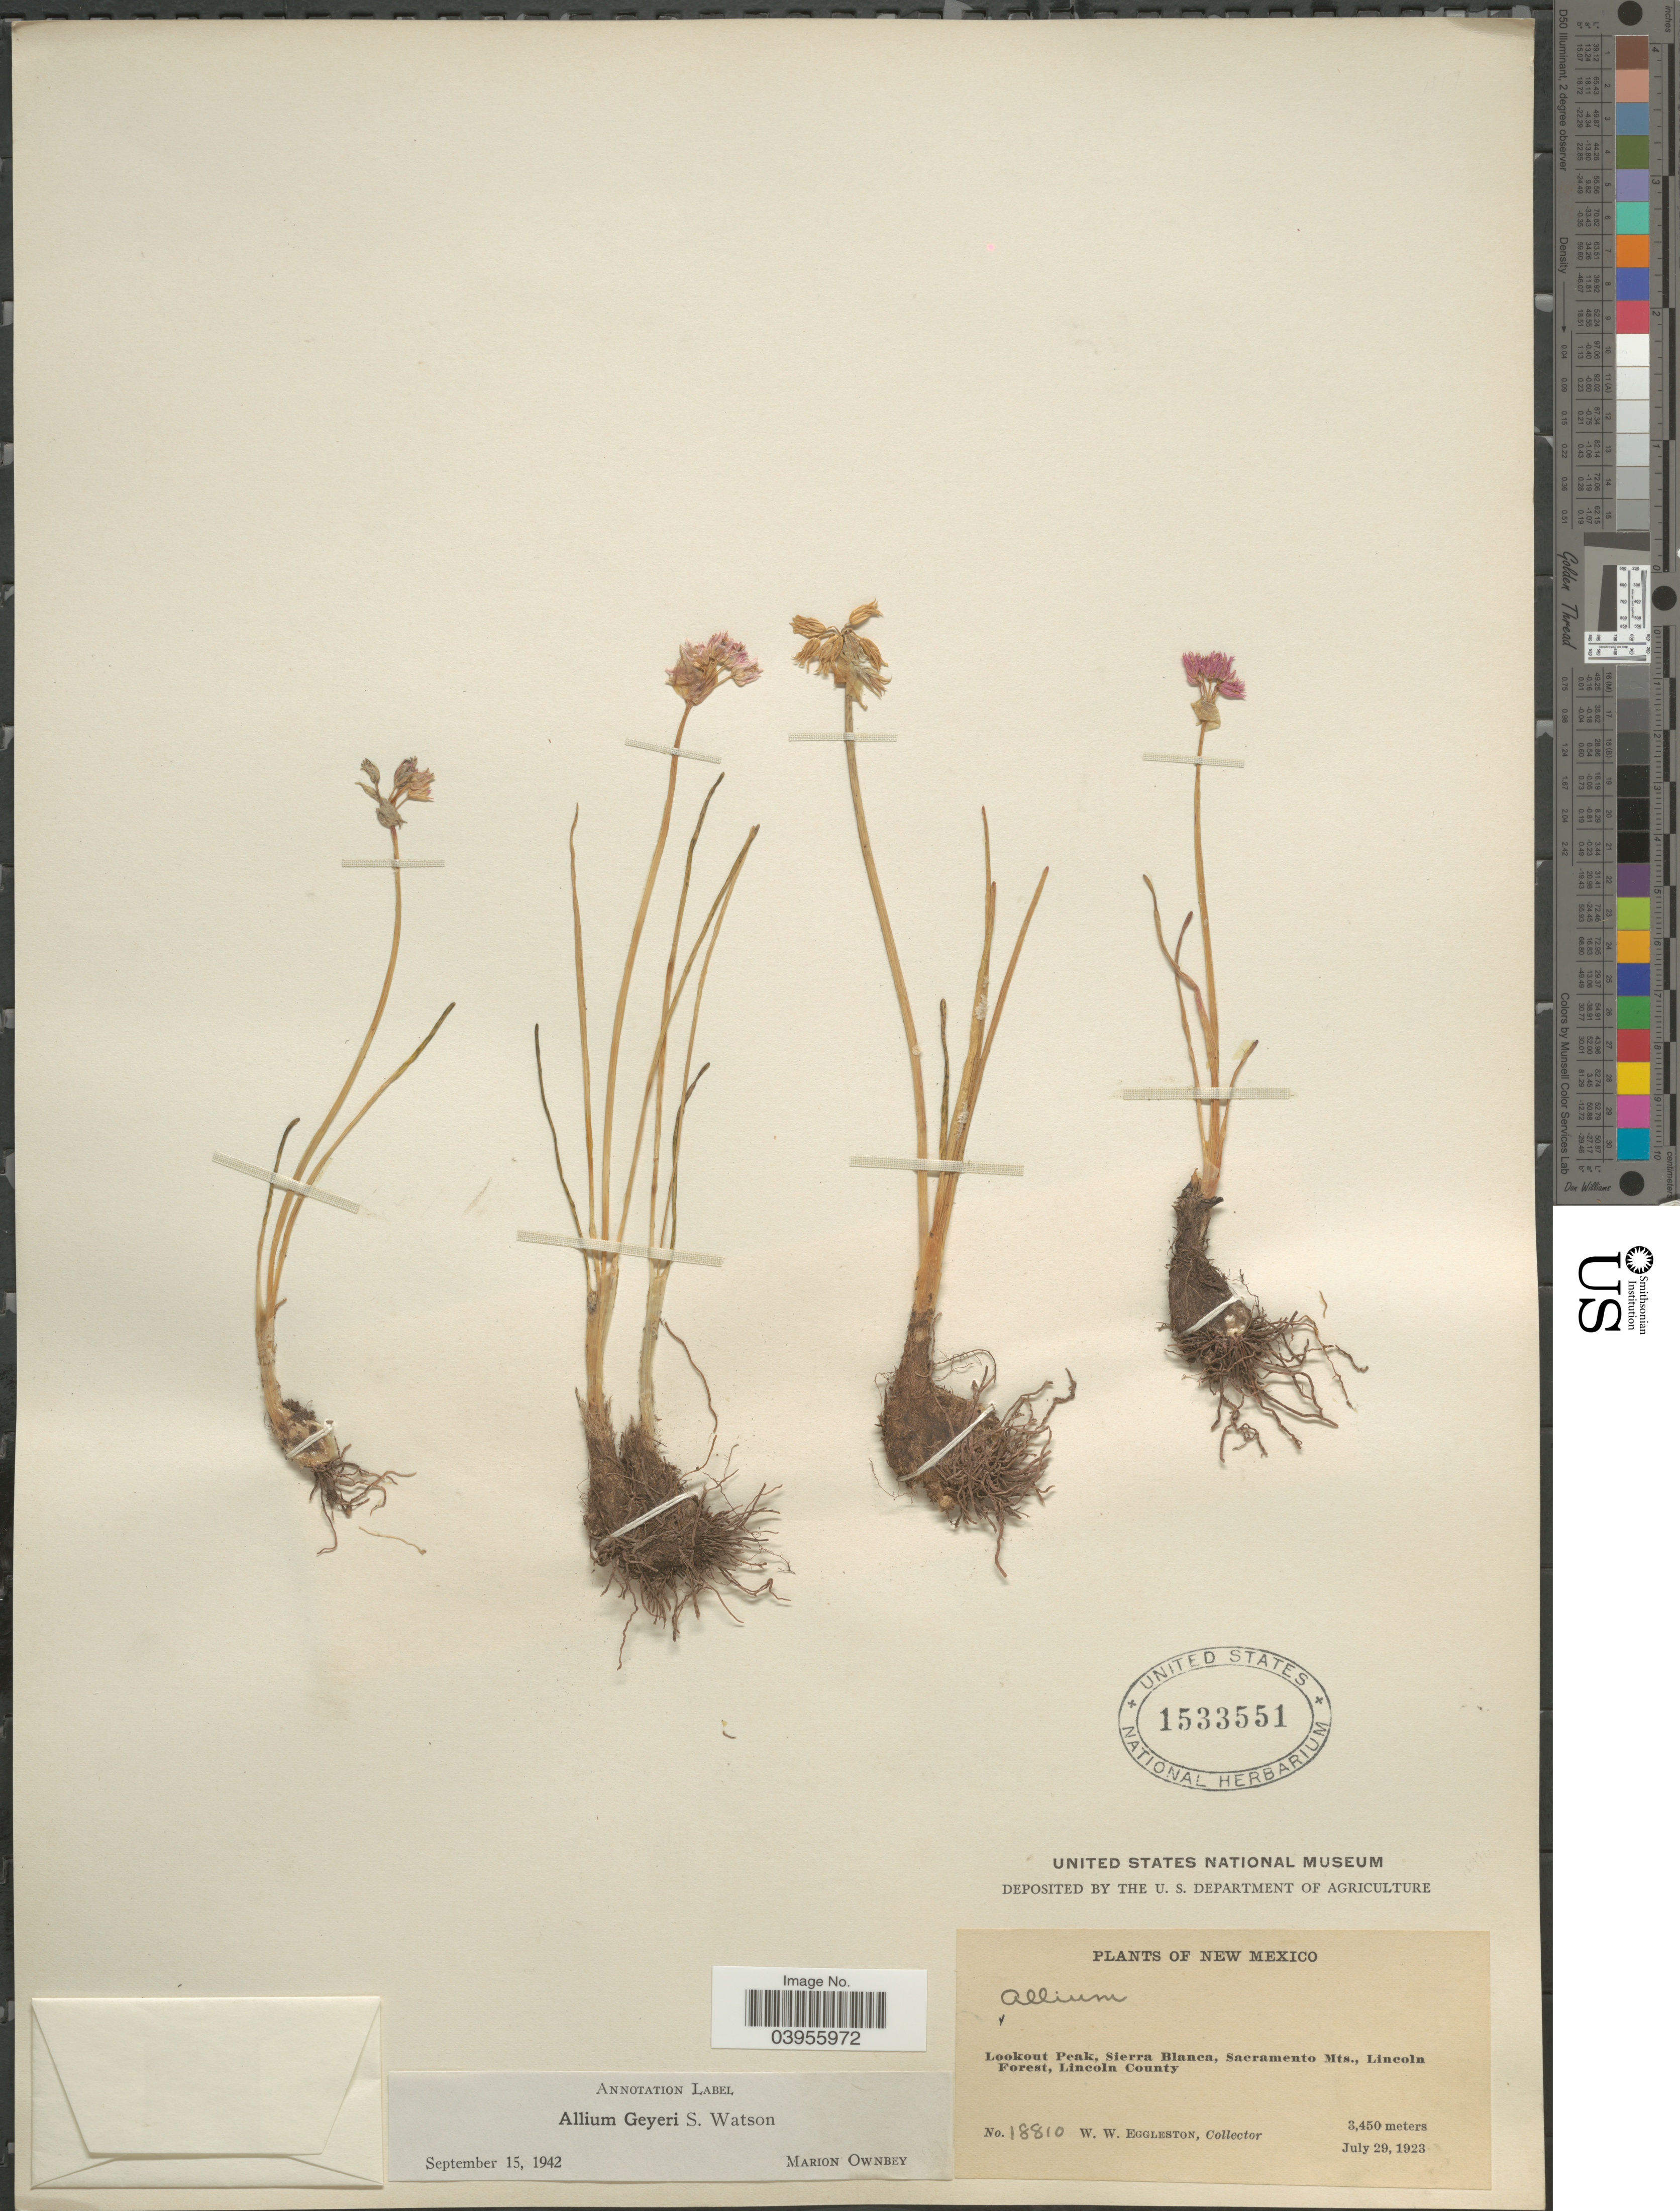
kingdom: Plantae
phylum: Tracheophyta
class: Liliopsida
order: Asparagales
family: Amaryllidaceae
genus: Allium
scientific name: Allium geyeri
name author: S. Watson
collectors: W. W. Eggleston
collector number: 18810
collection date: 1923-07-29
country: United States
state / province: New Mexico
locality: Lookout Peak, Sierra Blanca, Sacramento Mts., Lincoln Forest, Lincoln County.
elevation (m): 3450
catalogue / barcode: US 1533551